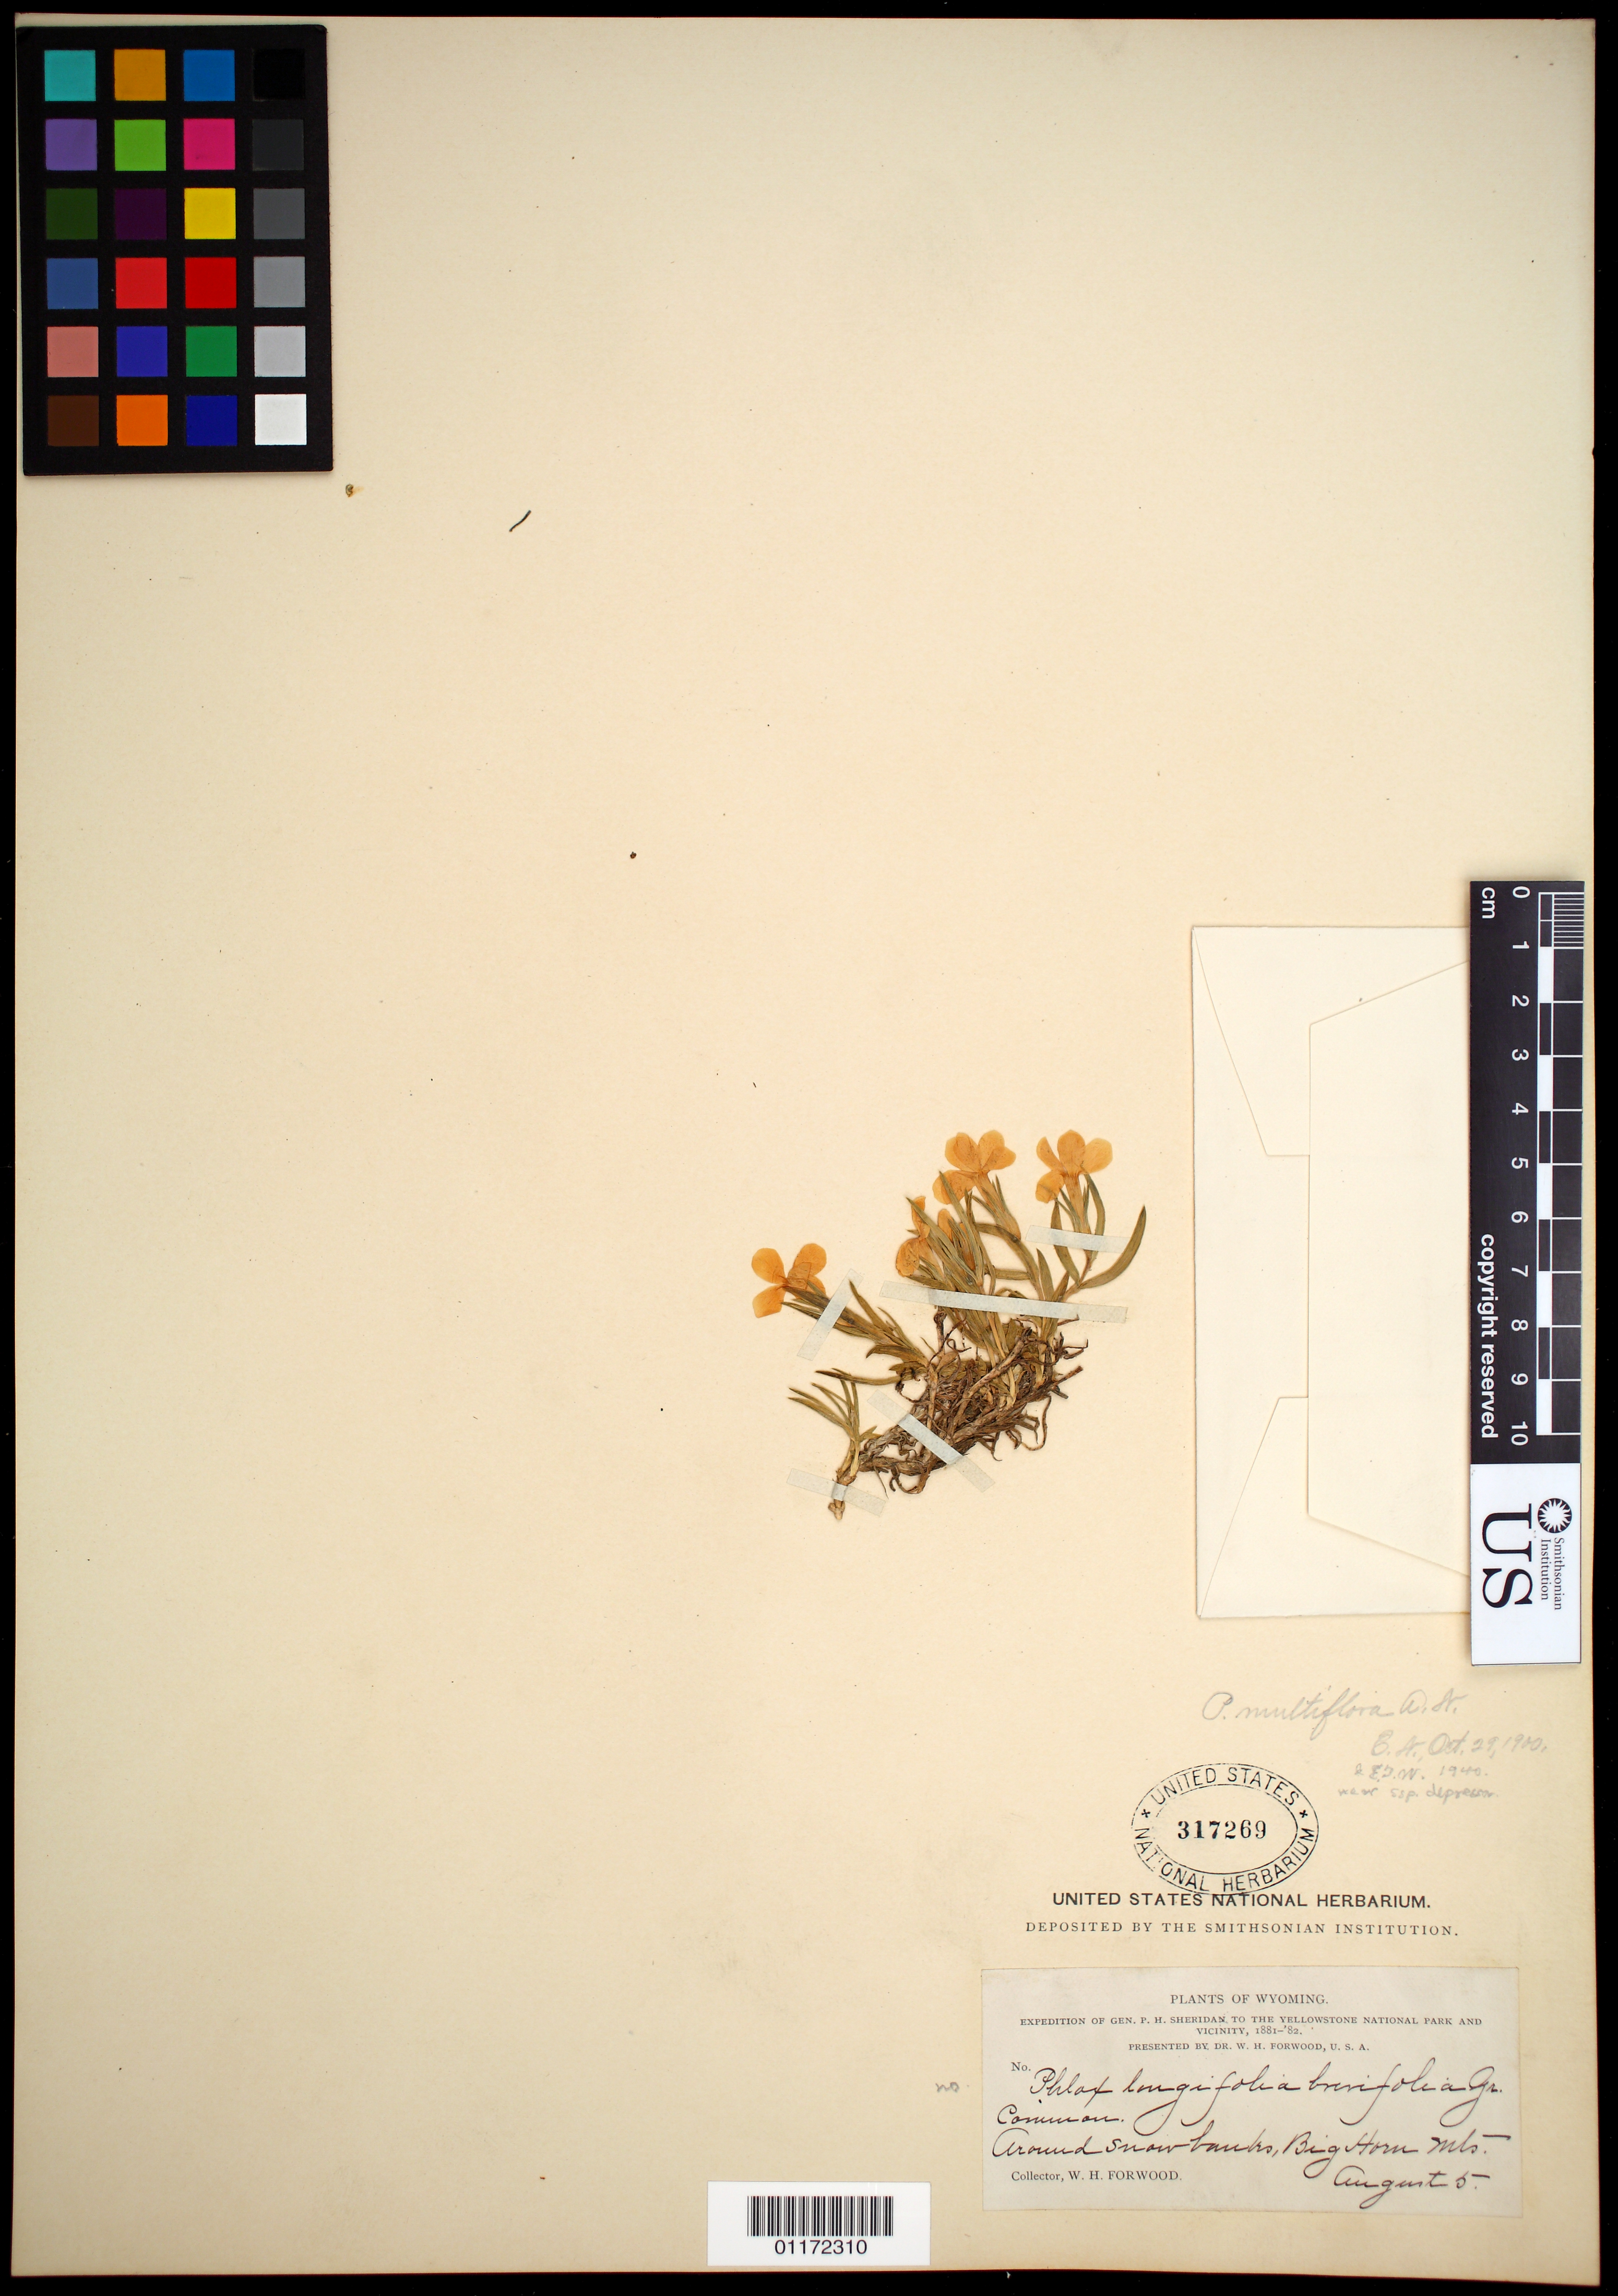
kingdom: Plantae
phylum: Tracheophyta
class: Magnoliopsida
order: Ericales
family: Polemoniaceae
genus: Phlox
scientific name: Phlox multiflora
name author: A. Nelson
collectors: W. Forwood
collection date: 1881-08-05 or 1882-08-05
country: United States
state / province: Wyoming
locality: Big Horn Mountains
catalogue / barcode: US 317269